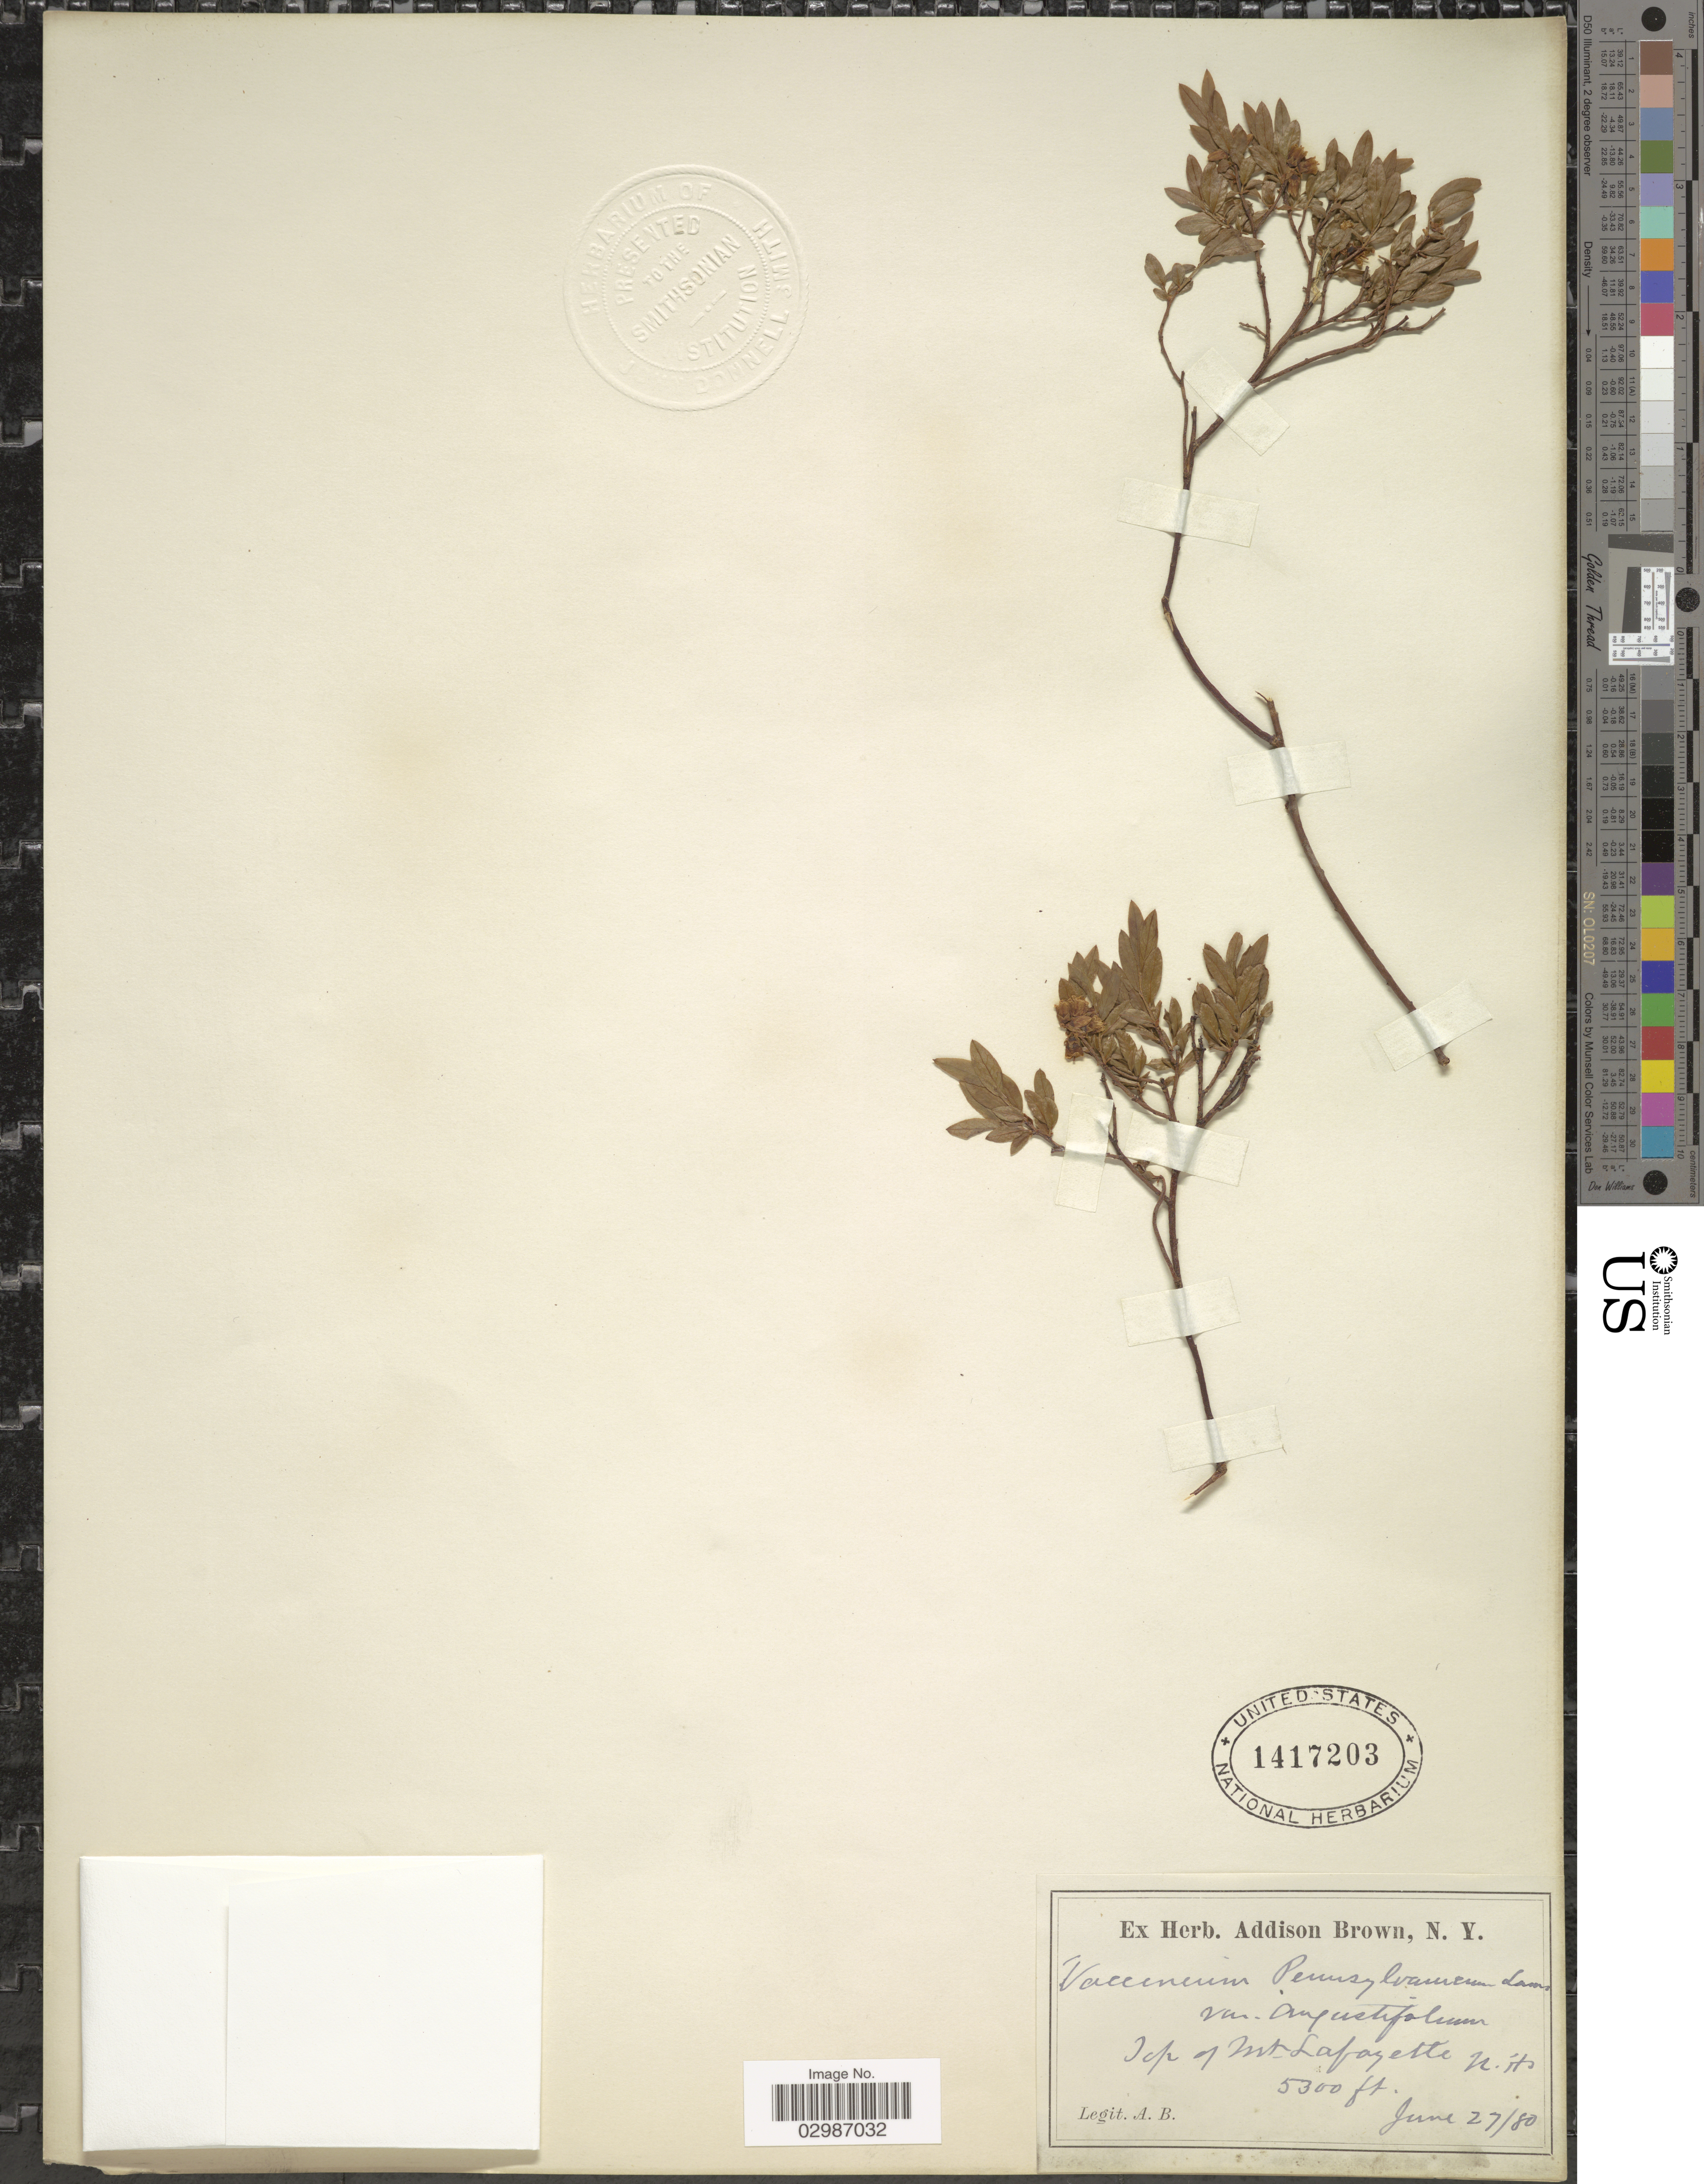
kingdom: Plantae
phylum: Tracheophyta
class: Magnoliopsida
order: Ericales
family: Ericaceae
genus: Vaccinium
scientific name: Vaccinium angustifolium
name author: Aiton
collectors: A. Brown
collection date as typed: Transcribed d/m/y: 27/6/80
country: United States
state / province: New Hampshire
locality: Top of Mt. Lafayette.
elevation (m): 1615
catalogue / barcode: US 1417203